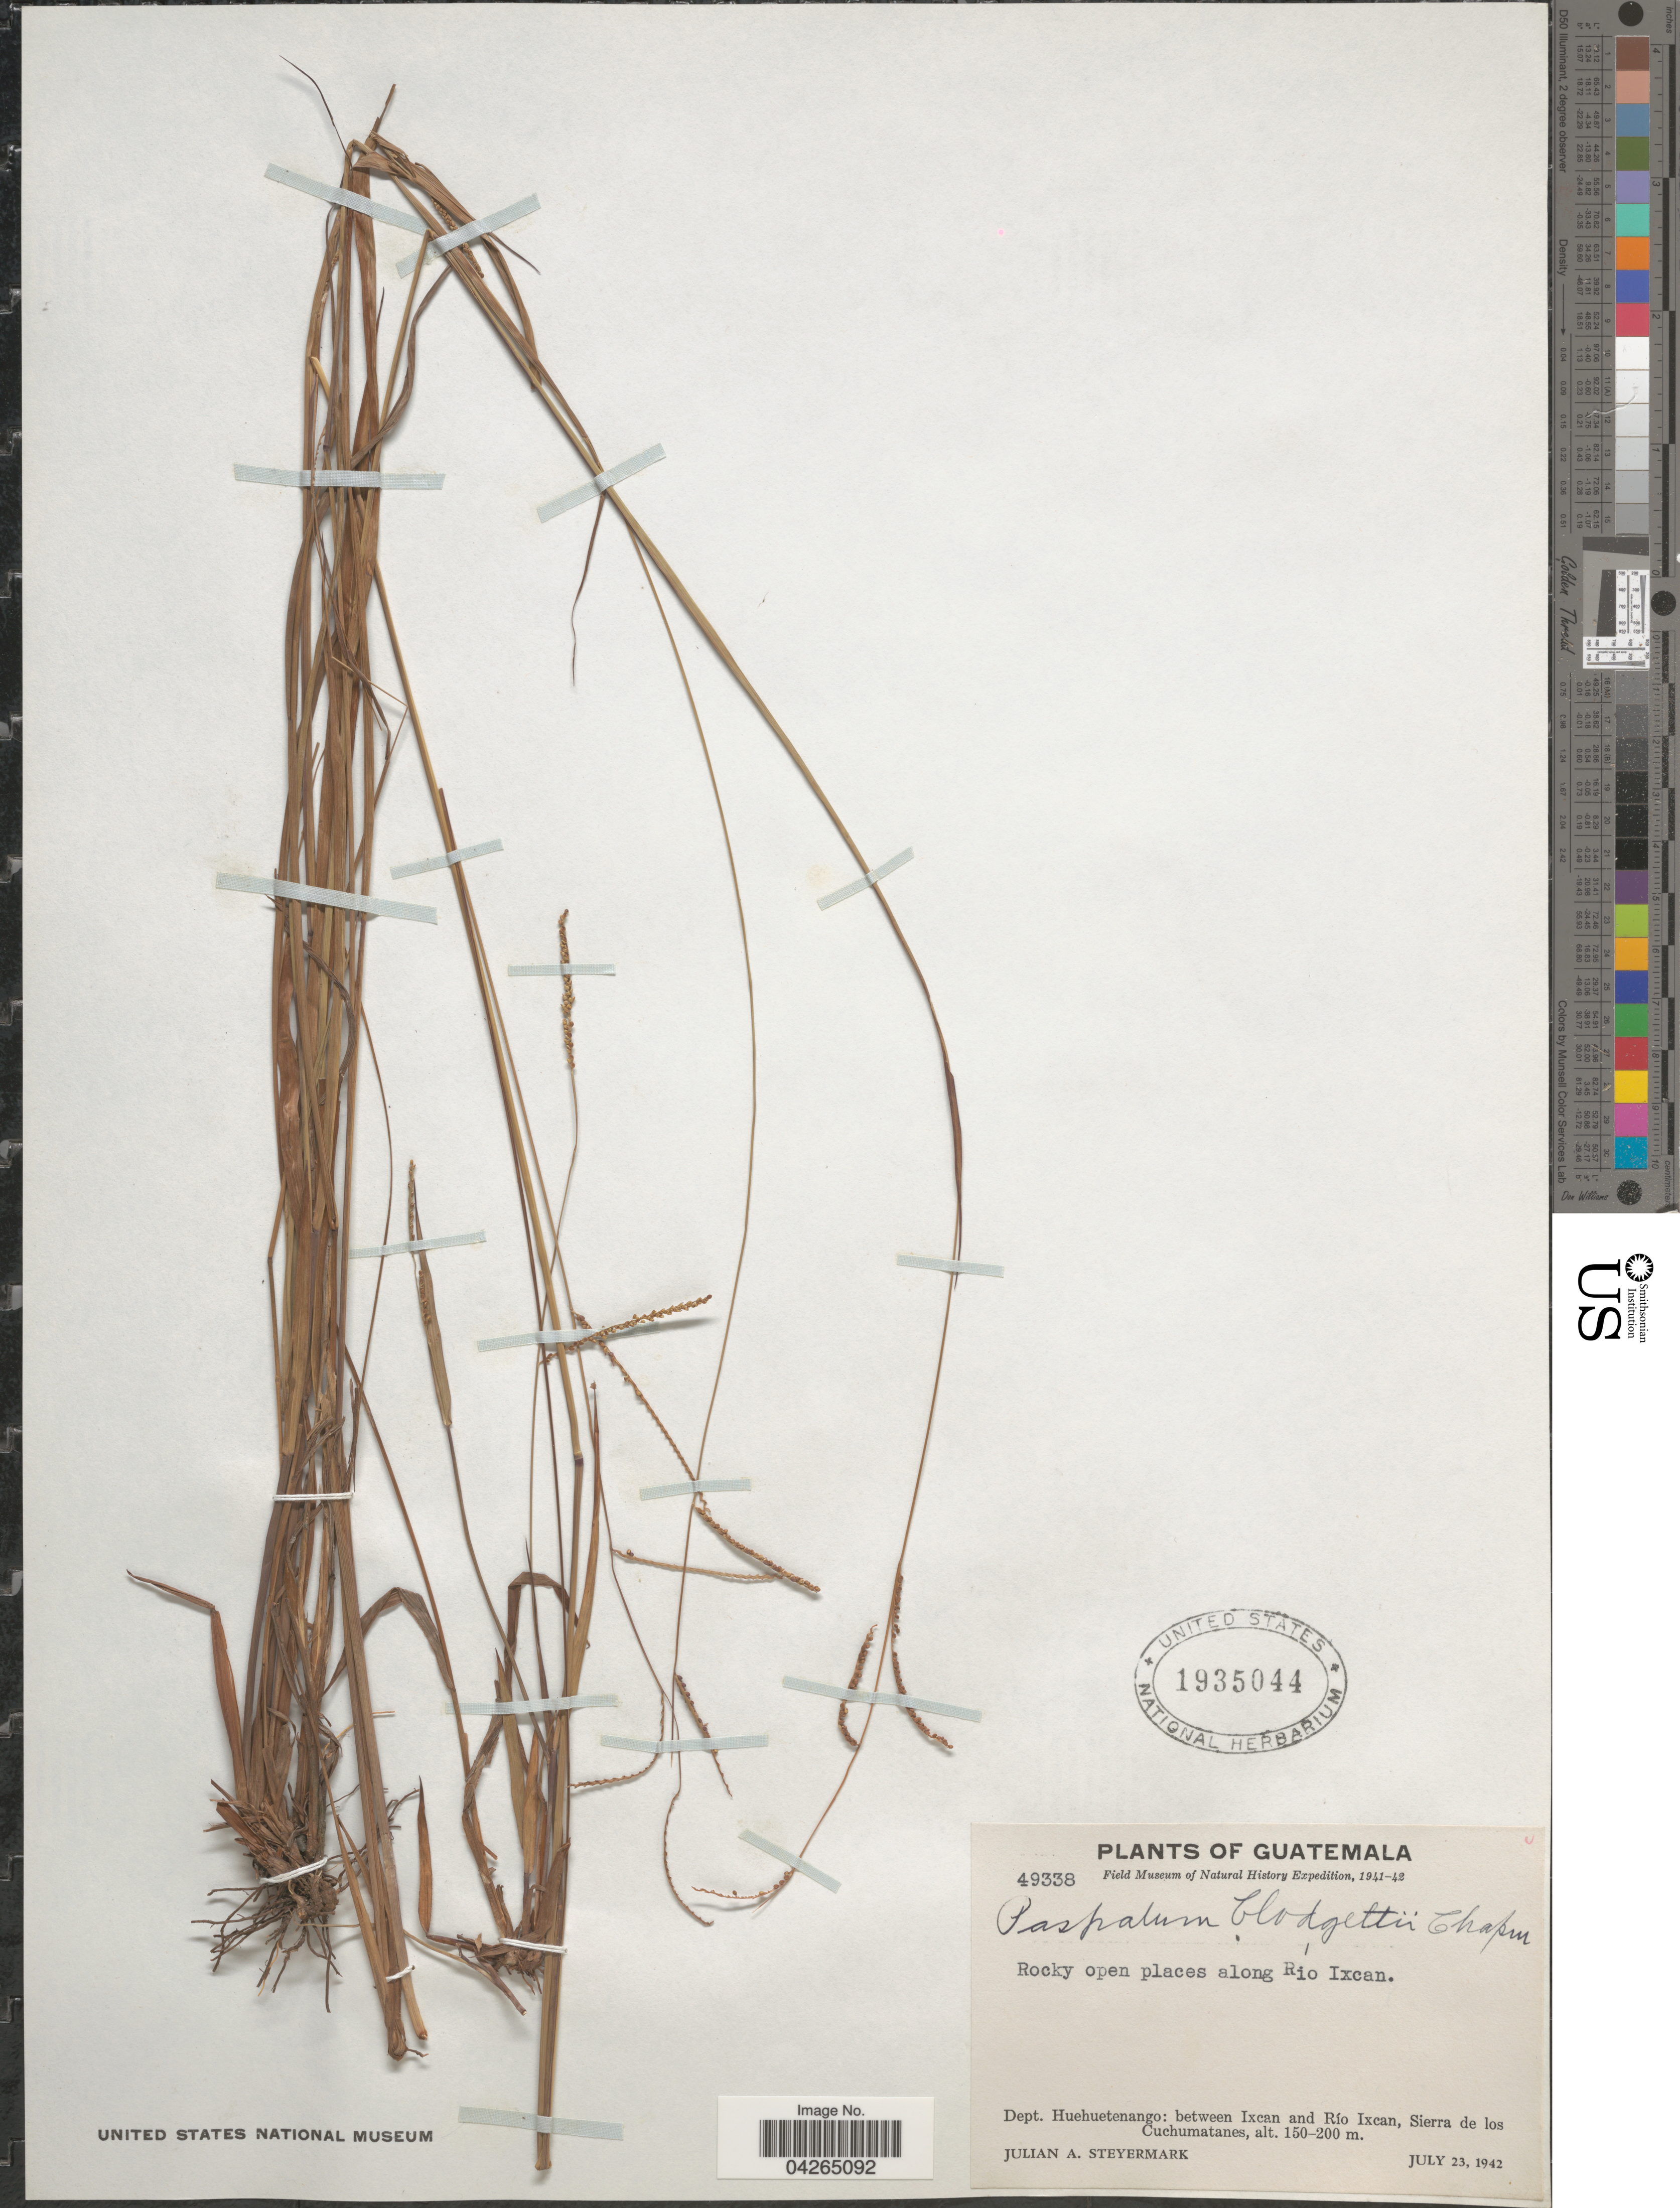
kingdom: Plantae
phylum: Tracheophyta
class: Liliopsida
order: Poales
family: Poaceae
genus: Paspalum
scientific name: Paspalum blodgettii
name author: Chapm.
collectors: J. Steyermark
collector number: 49338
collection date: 1942-07-23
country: Guatemala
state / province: Huehuetenango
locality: Field Museum of Natural History Expedition, 1941-42. Rocky open places along Rio Ixcan. Dept. Huehuetenango: between Ixcan and Río Ixcan, Sierra de los Cuchumatanes.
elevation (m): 150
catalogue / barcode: US 1935044